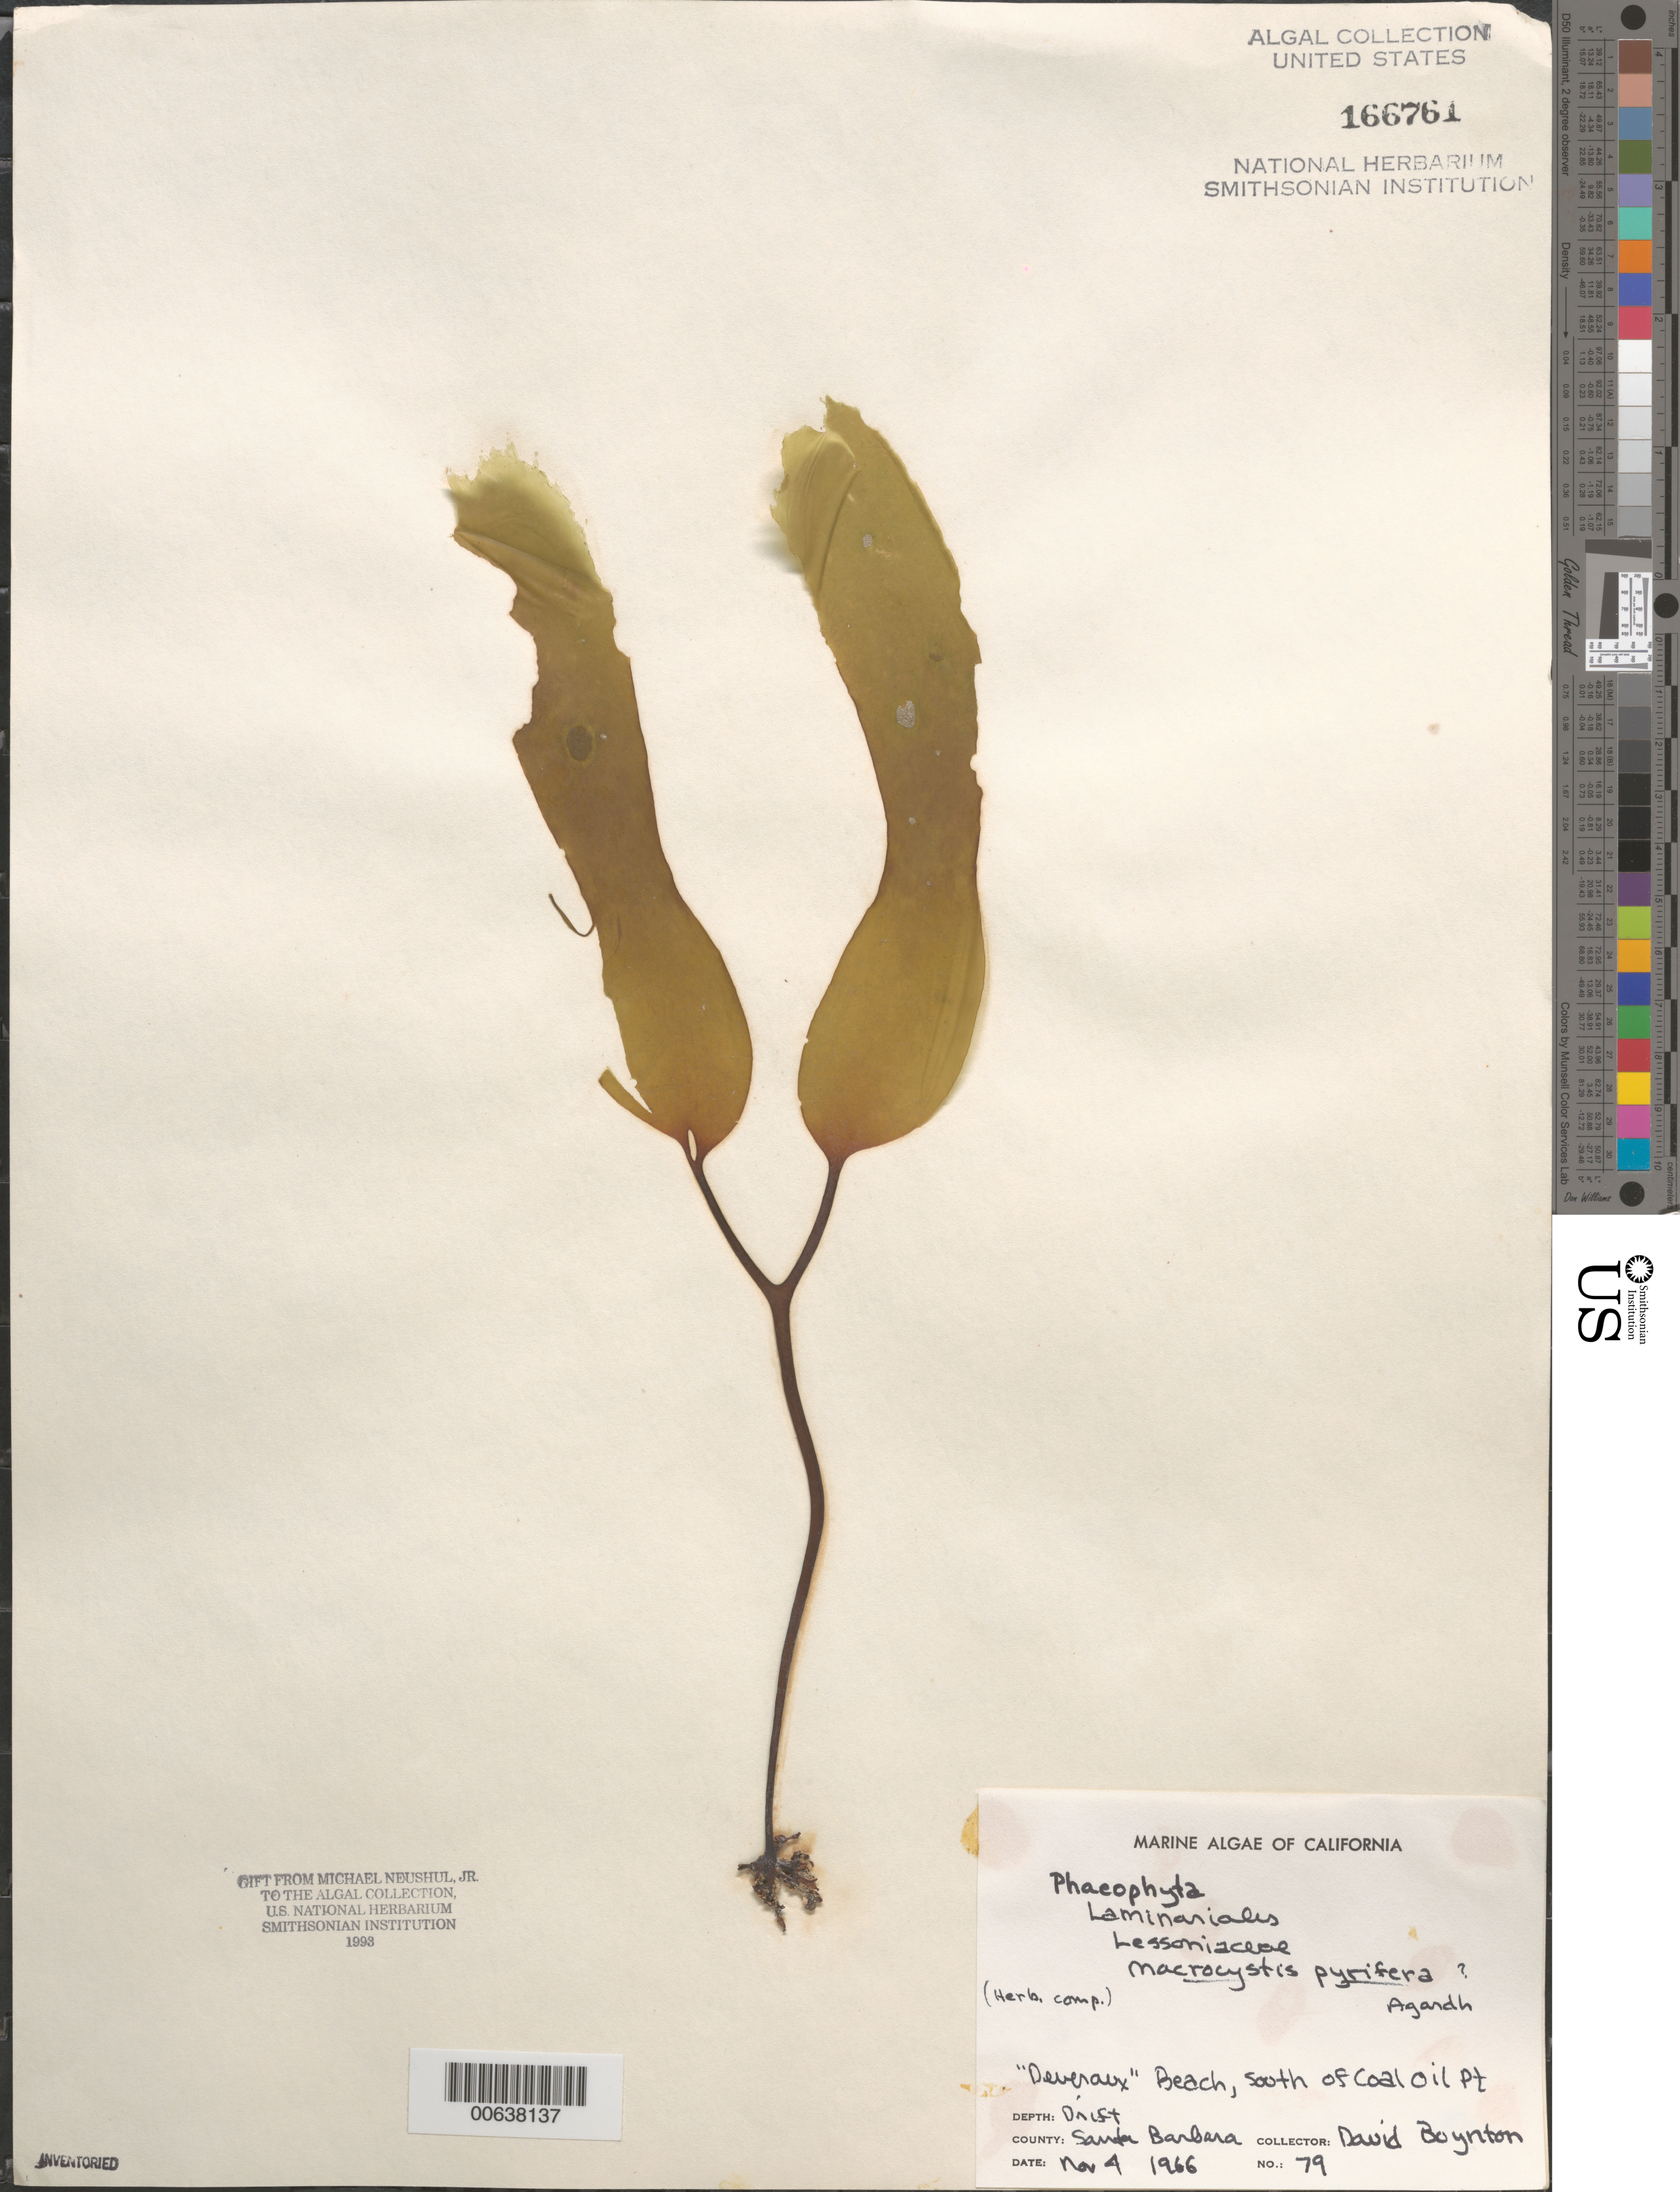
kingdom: Chromista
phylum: Ochrophyta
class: Phaeophyceae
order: Laminariales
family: Laminariaceae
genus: Macrocystis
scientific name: Macrocystis pyrifera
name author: (L.) C. Agardh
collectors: D. Boynton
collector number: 79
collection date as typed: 04 Nov 1966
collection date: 1966-11-04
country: United States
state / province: California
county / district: Santa Barbara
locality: Deveraux Beach, south of Coal Oil Point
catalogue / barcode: US 166761